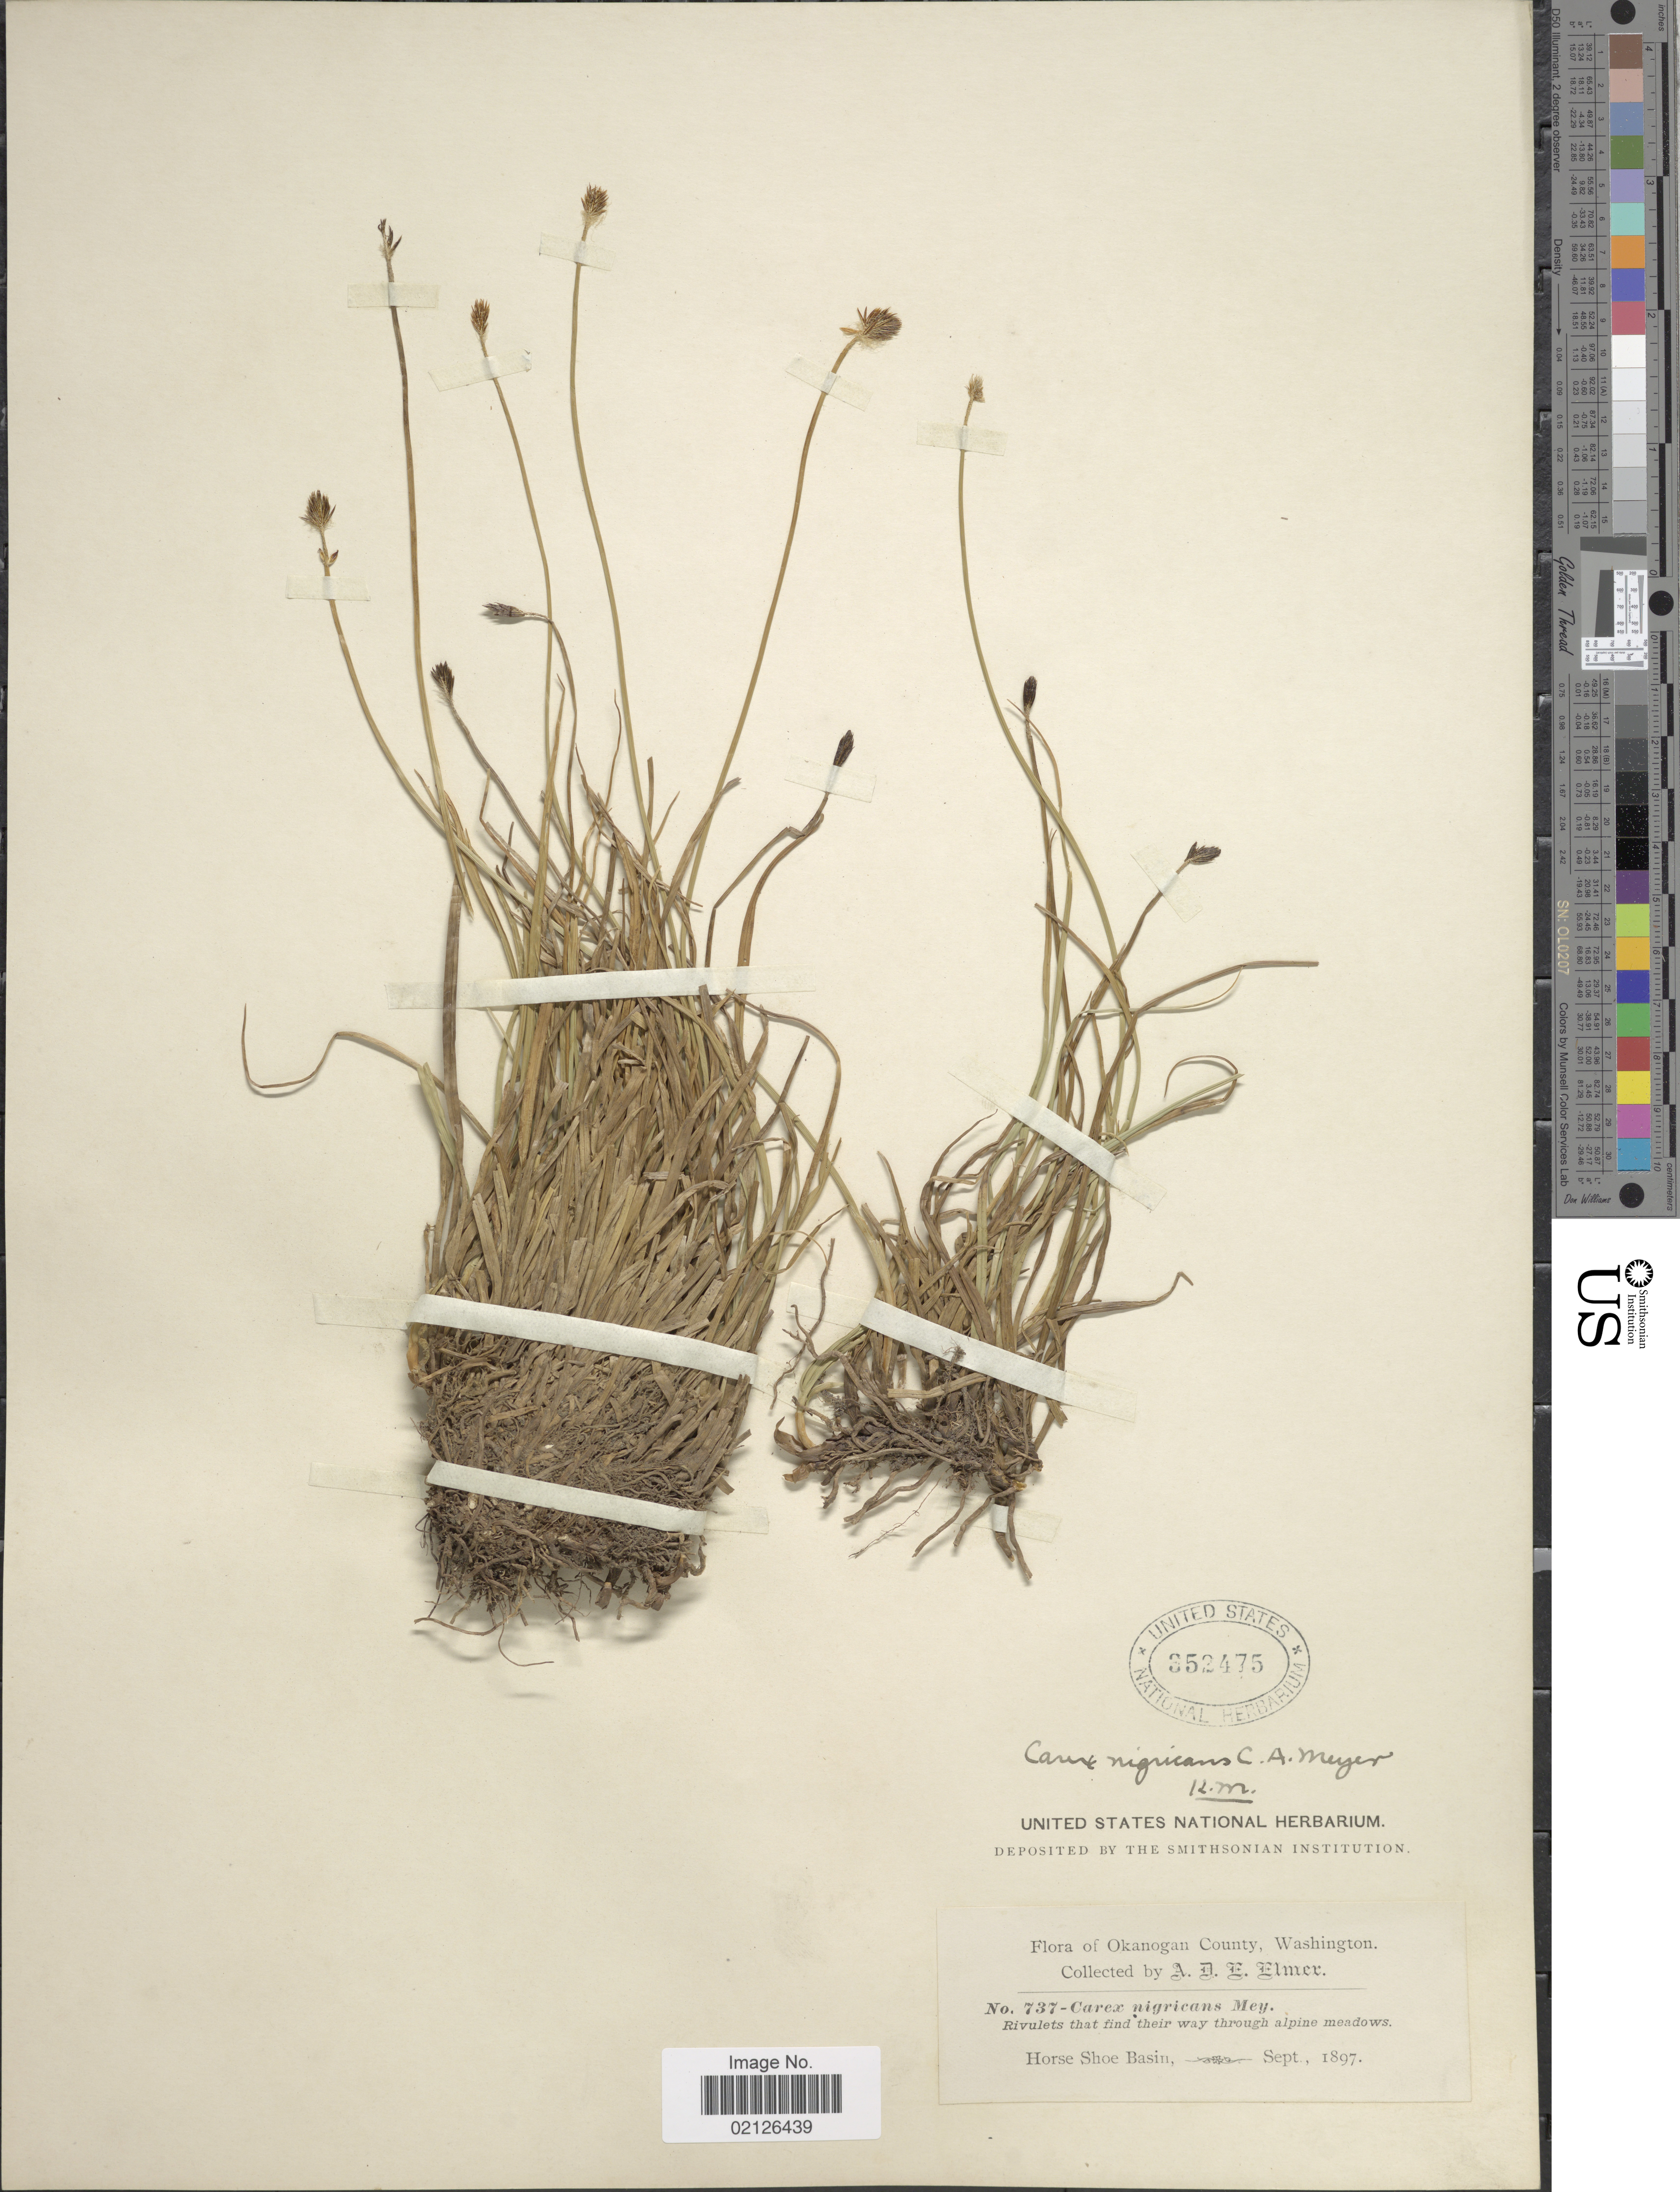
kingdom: Plantae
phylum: Tracheophyta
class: Liliopsida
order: Poales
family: Cyperaceae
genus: Carex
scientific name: Carex nigricans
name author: C.A. Mey.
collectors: A. D. E. Elmer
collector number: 737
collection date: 1897-09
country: United States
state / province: Washington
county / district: Okanogan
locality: Okanogan County, Horse Shoe Basin, Rivulets that find their way through alpine meadows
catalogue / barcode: US 352475